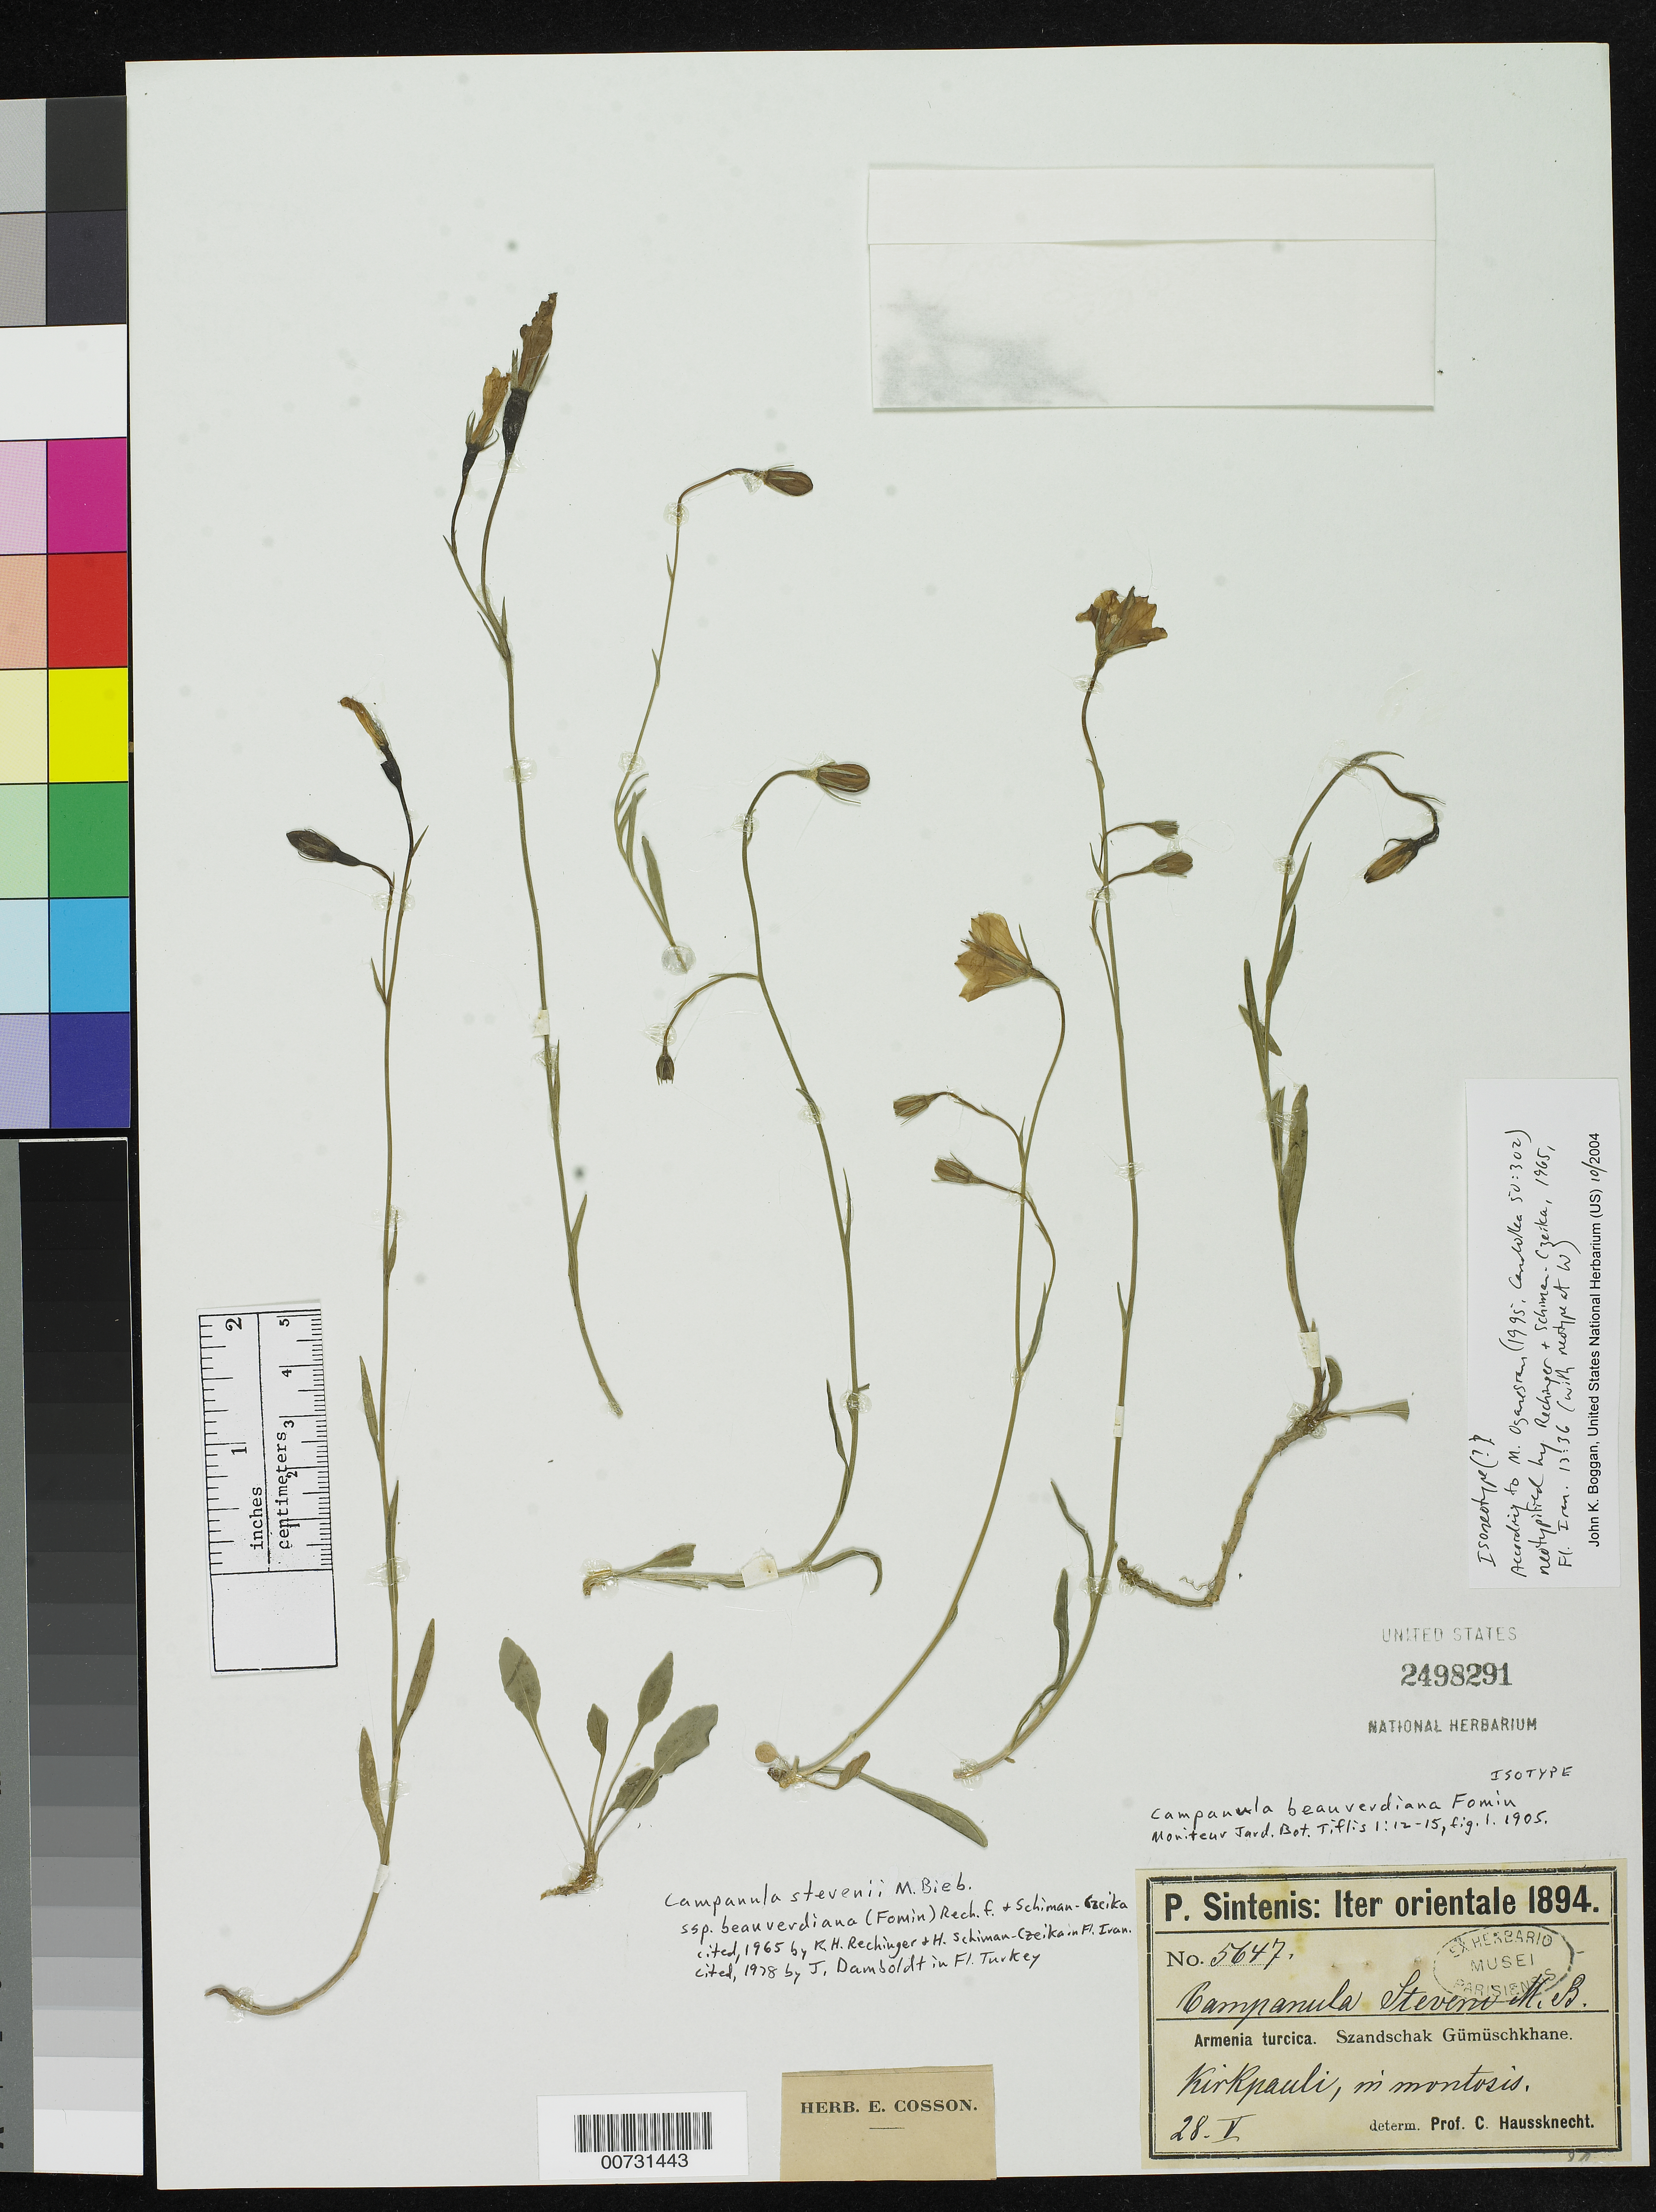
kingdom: Plantae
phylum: Tracheophyta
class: Magnoliopsida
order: Asterales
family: Campanulaceae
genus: Campanula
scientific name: Campanula beauverdiana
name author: Fomin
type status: Isotype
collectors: P. Sintenis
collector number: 5647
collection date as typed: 28 May 1894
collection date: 1894-05-28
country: Turkey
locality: Armenia turcica. Szandschak Gümüschkhane. Kirkpauli, in montosis.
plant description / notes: Cited (and neotypified, acc. to M. Oganesian 1995, Candollea 50: 302, with neotype at W) 1965 by R.H. Rechinger & H Schiman-Czeika, Fl. Iran. 13: 36.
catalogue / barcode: US 2498291